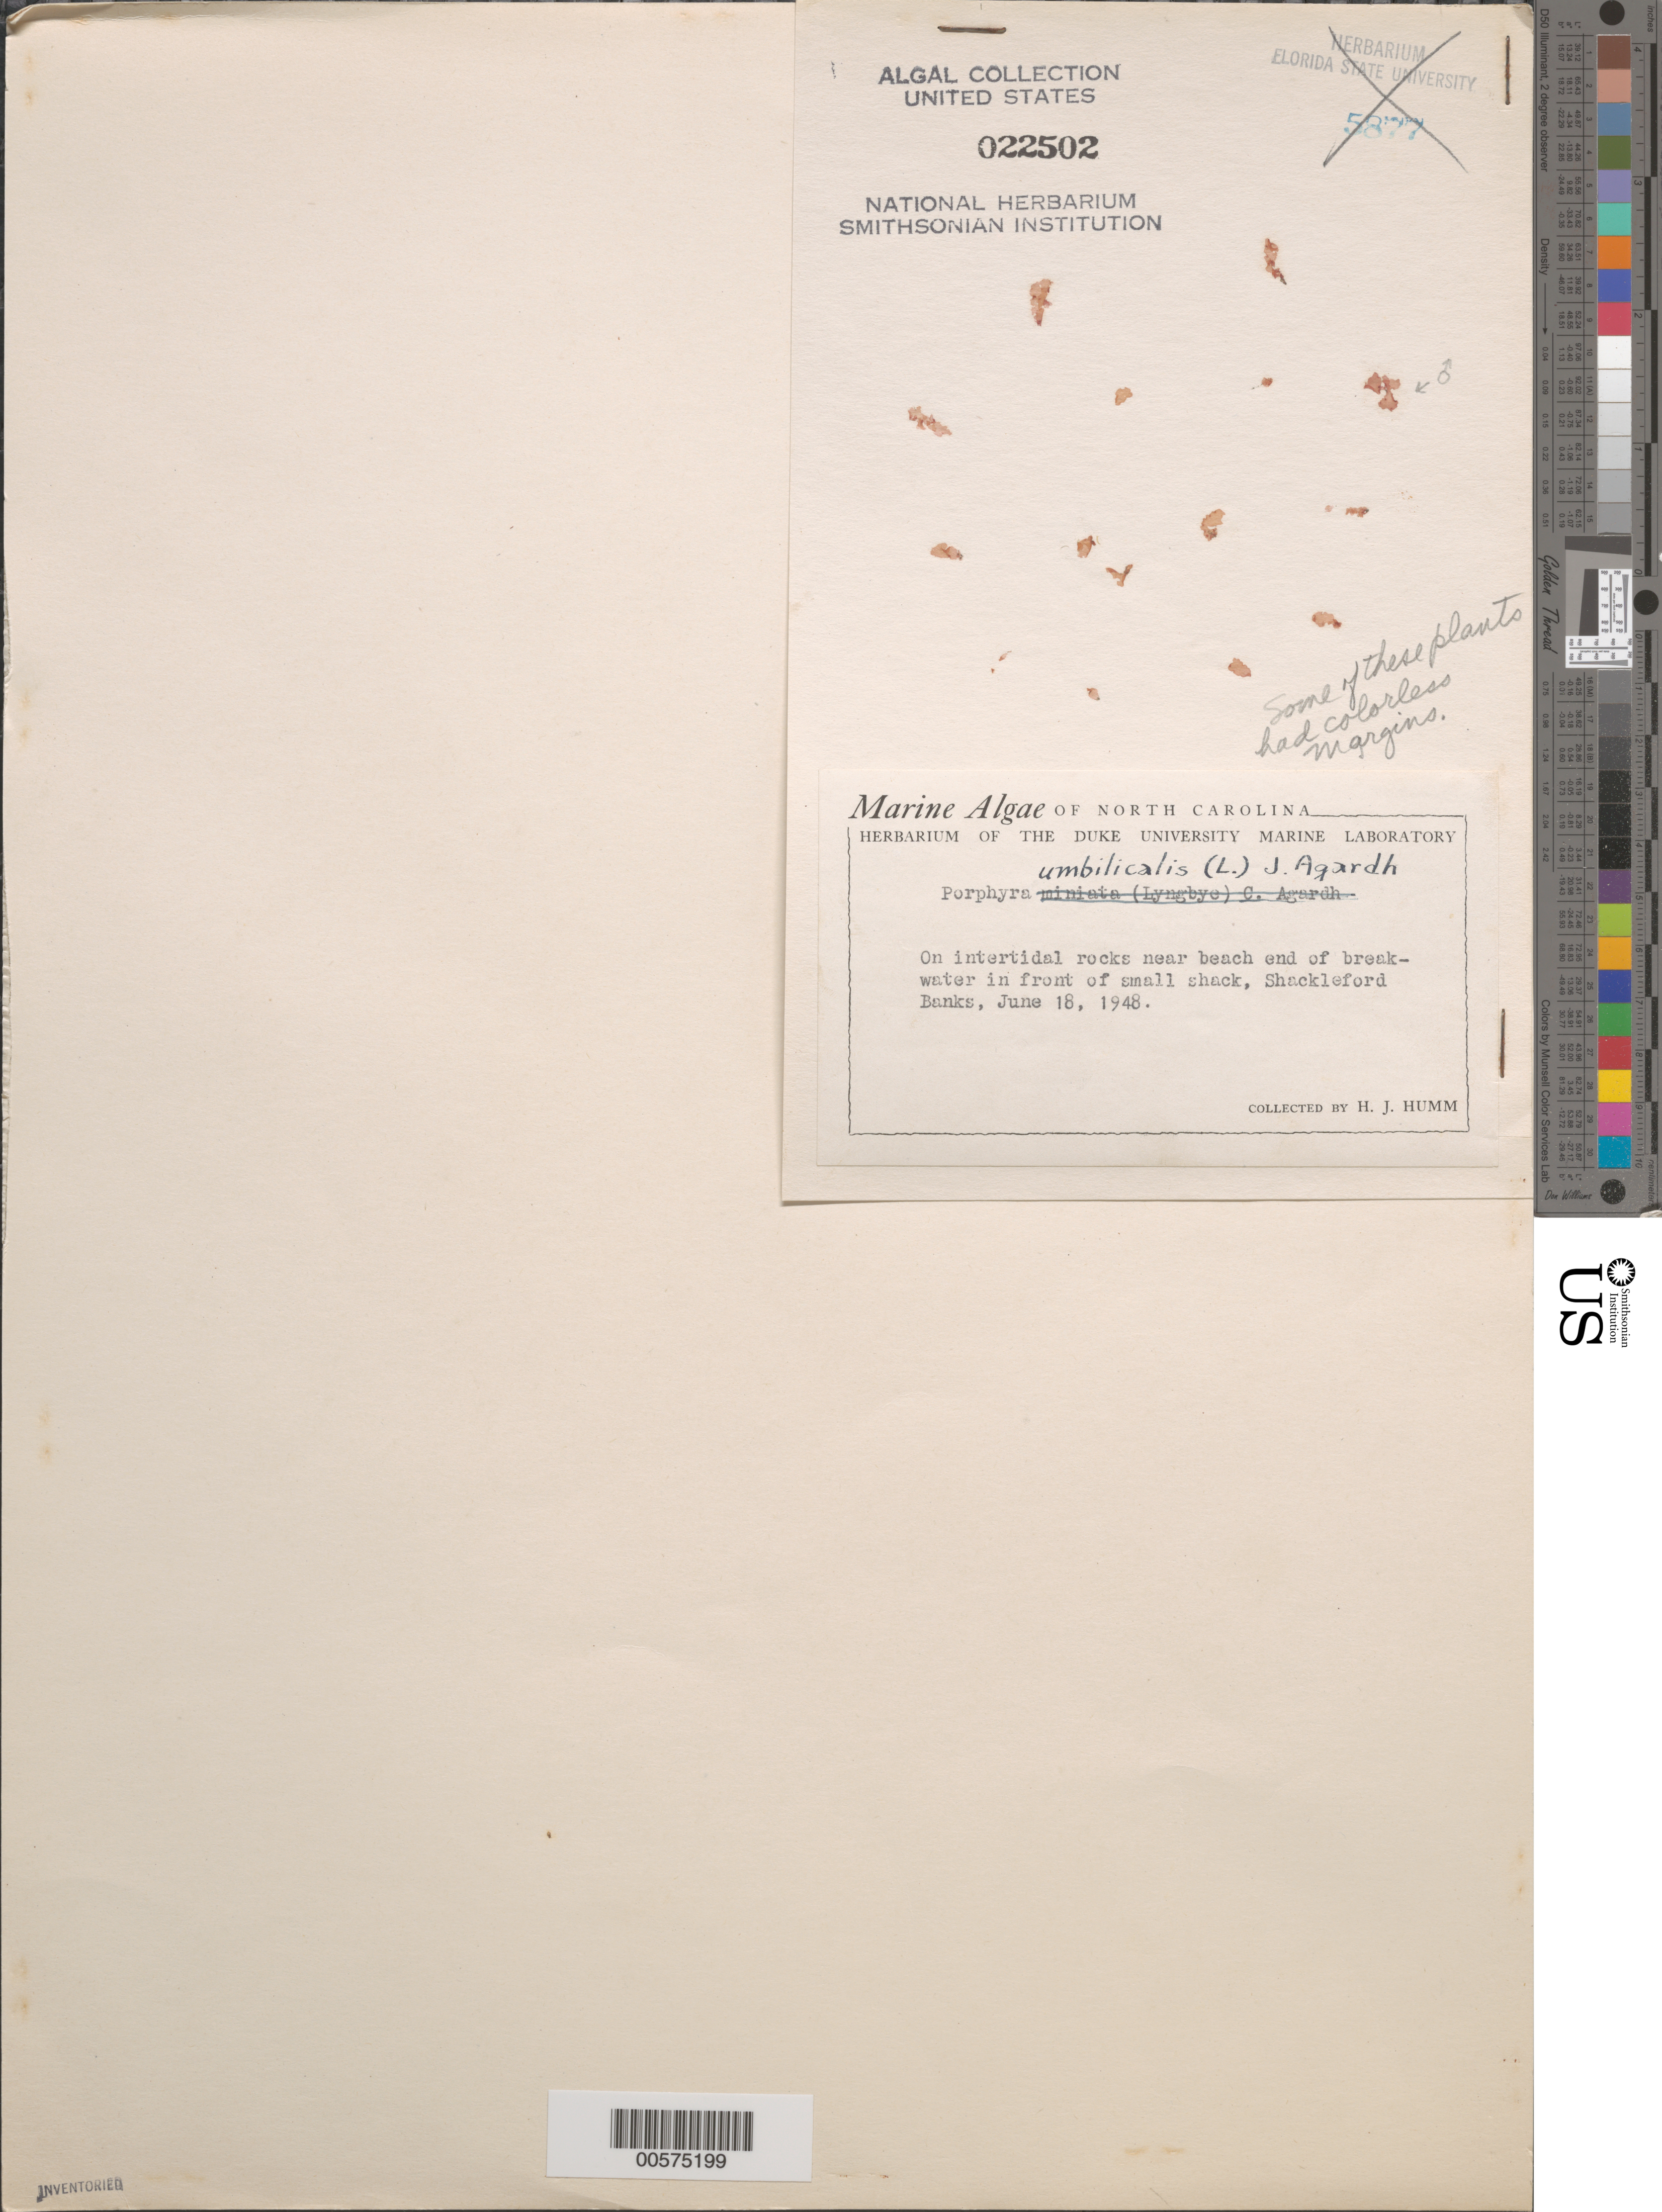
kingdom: Plantae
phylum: Rhodophyta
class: Bangiophyceae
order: Bangiales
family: Bangiaceae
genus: Porphyra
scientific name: Porphyra umbilicalis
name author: Kütz.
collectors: H. J. Humm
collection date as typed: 18 Jun 1948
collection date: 1948-06-18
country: United States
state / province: North Carolina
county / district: Carteret County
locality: Shackleford Banks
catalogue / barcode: US 22502